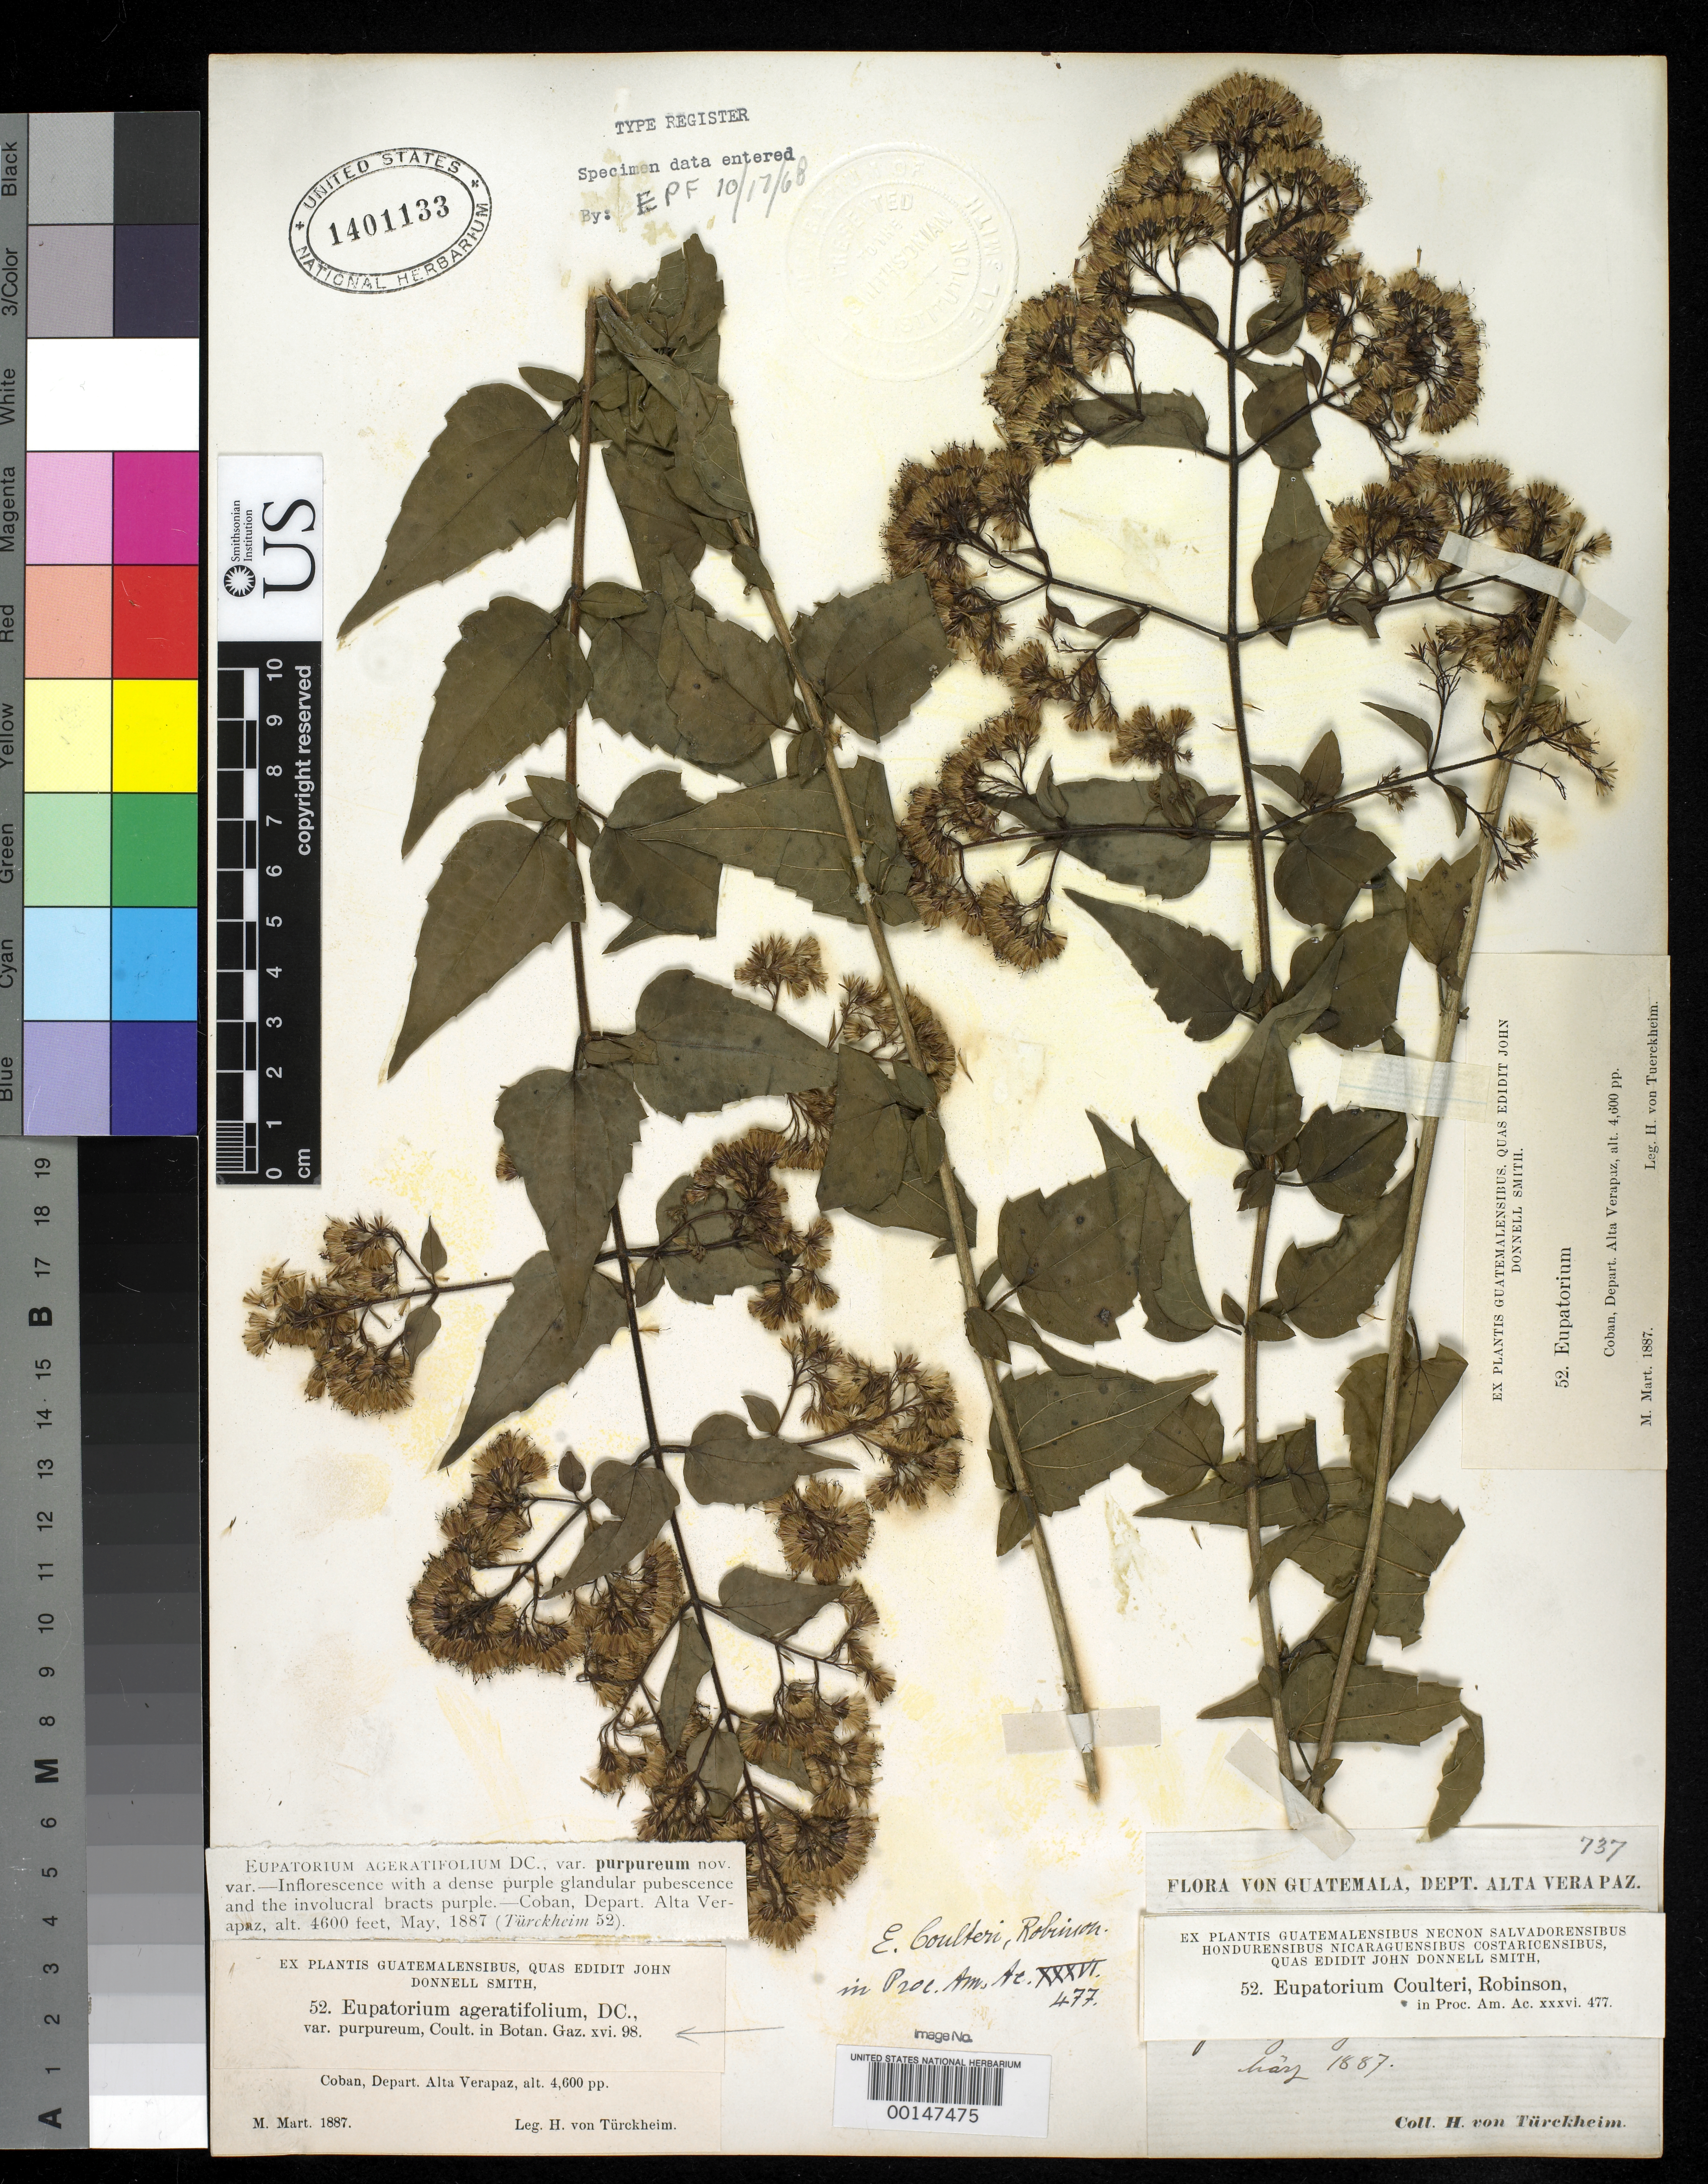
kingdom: Plantae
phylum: Tracheophyta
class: Magnoliopsida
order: Asterales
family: Asteraceae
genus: Eupatorium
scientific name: Eupatorium ageratifolium var. purpureum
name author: J.M. Coult.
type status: Type Collection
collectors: H. von Türckheim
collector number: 52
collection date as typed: Mar 1887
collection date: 1887-03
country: Guatemala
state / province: El Progreso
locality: Alta Verapaz.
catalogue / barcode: US 1401133